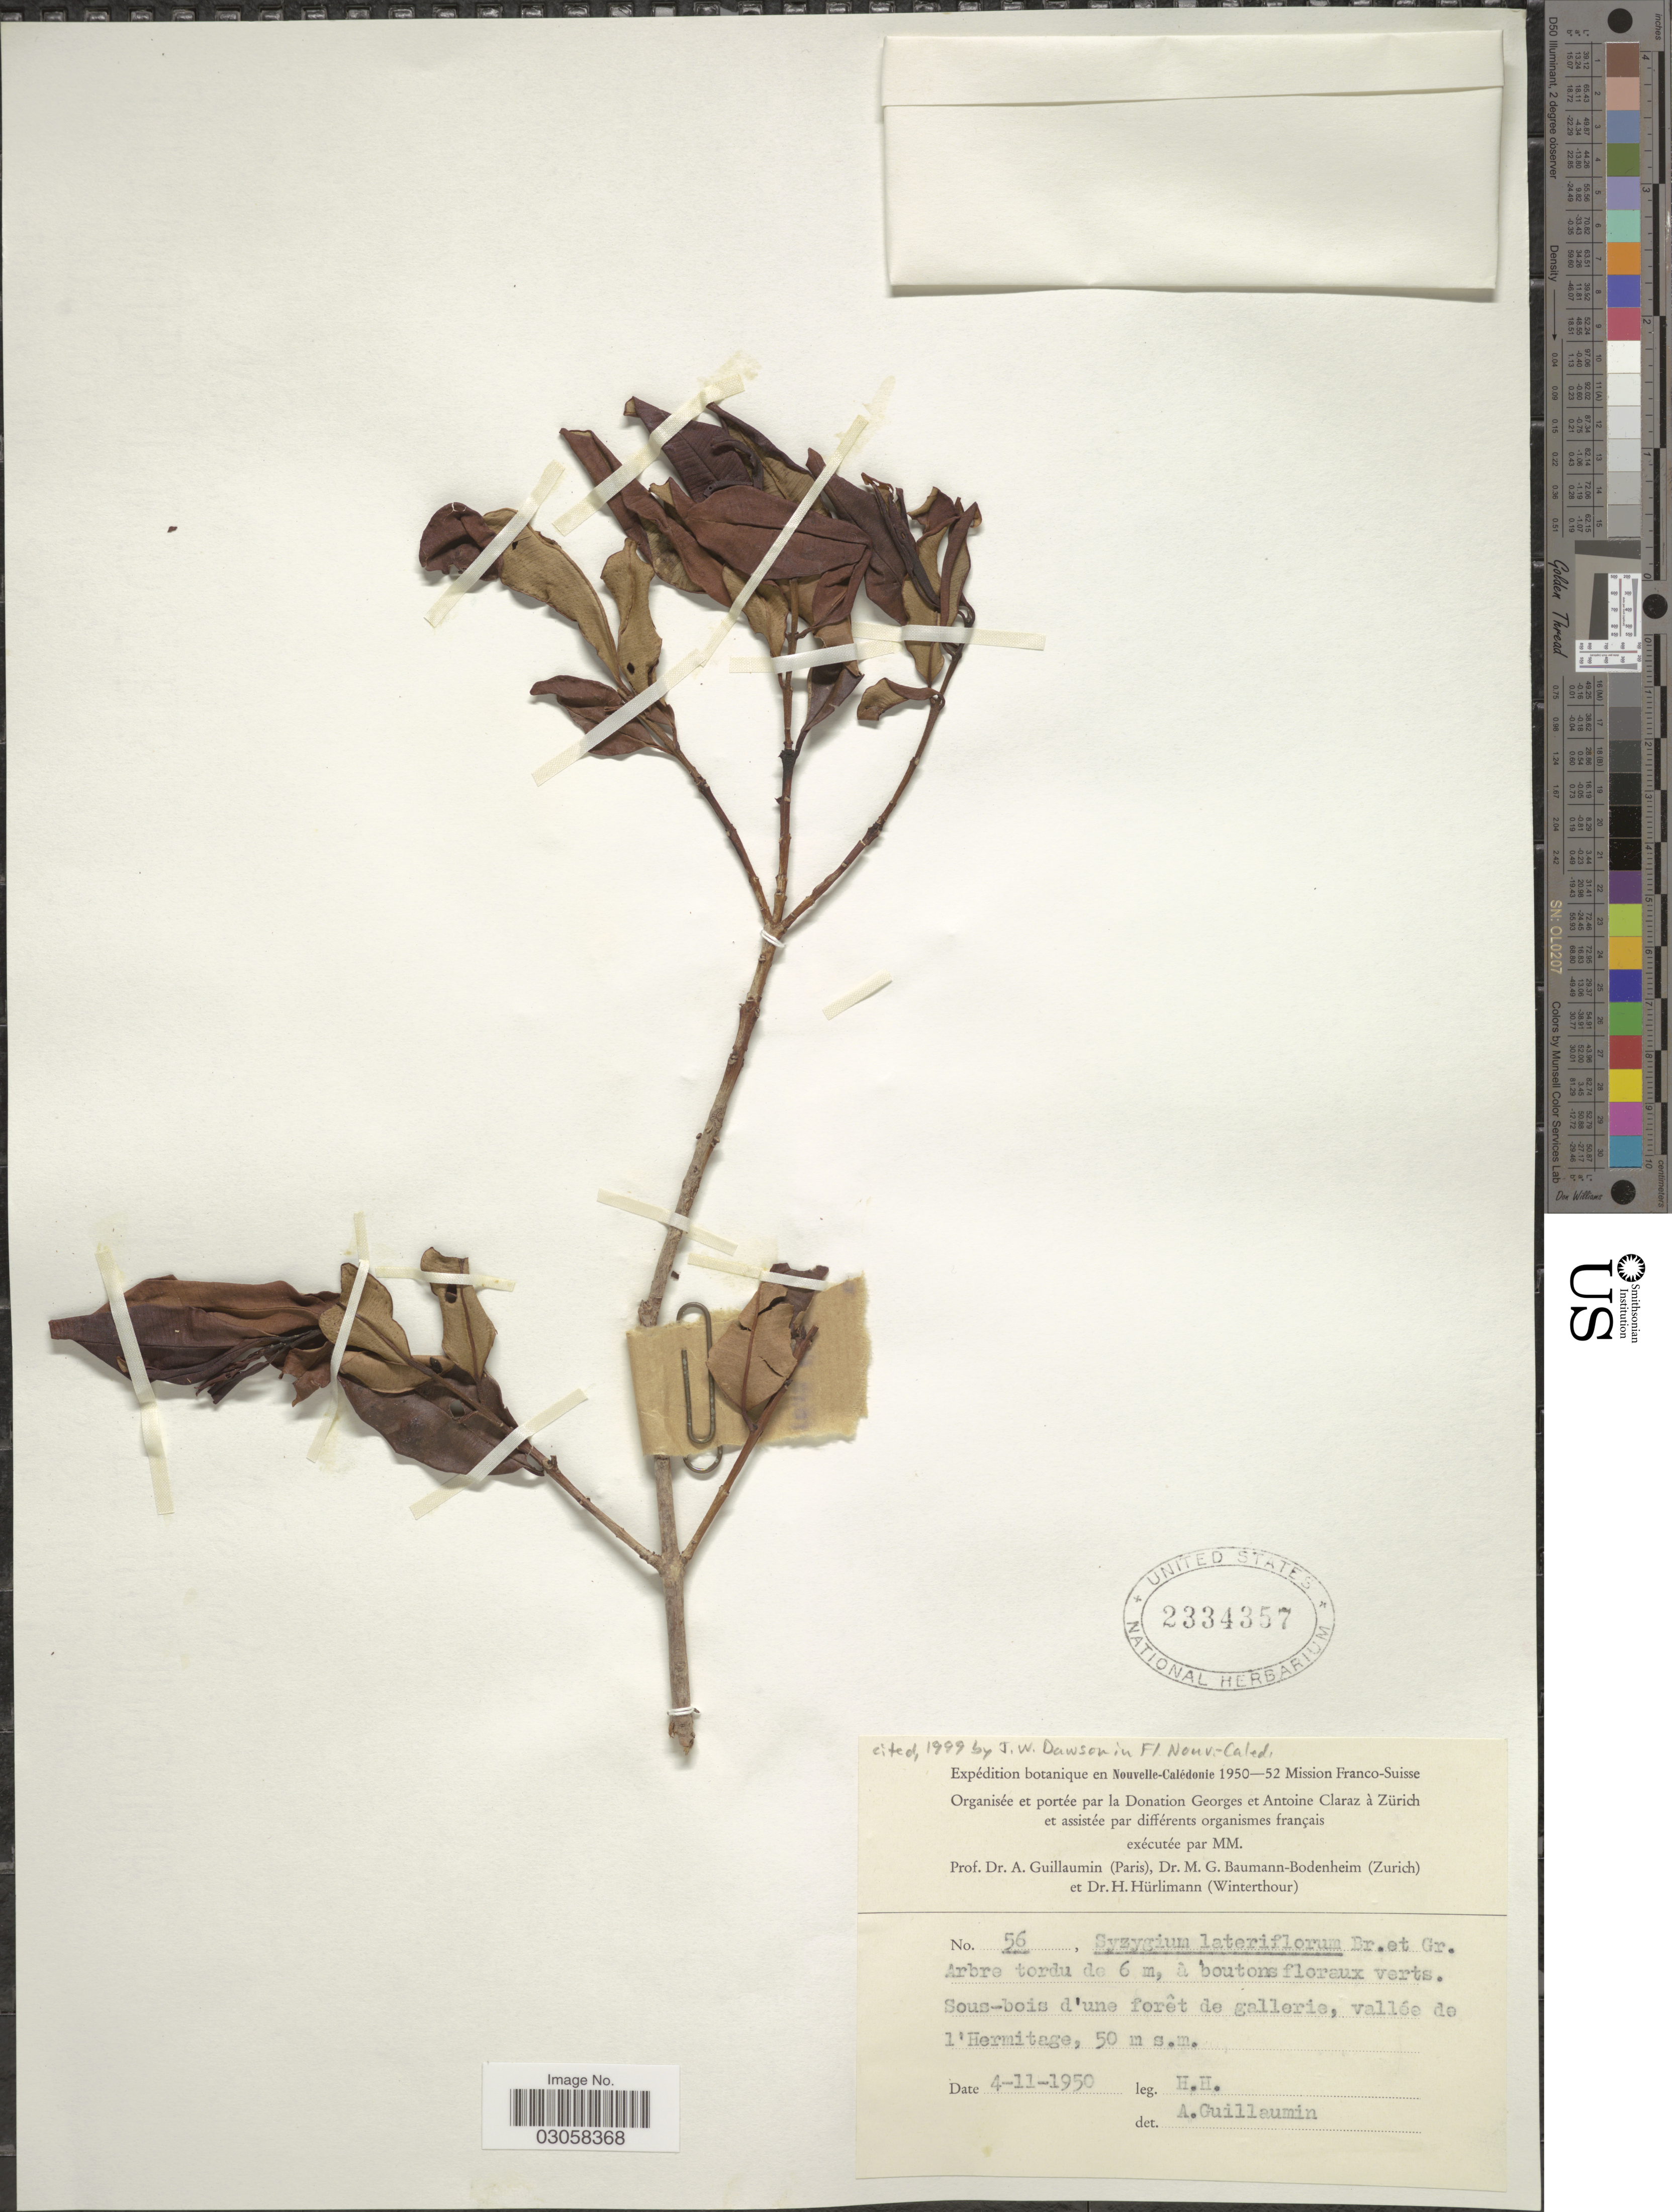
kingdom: Plantae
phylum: Tracheophyta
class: Magnoliopsida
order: Myrtales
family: Myrtaceae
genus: Syzygium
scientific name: Syzygium lateriflorum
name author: Brongn. & Gris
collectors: H. Hürlimann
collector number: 56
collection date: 1950-11-04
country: New Caledonia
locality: Nouvelle-Calédonie. Sous-bois d'une forêt de gallerie, vallée de l'Hermitage.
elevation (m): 50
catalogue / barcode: US 2334357